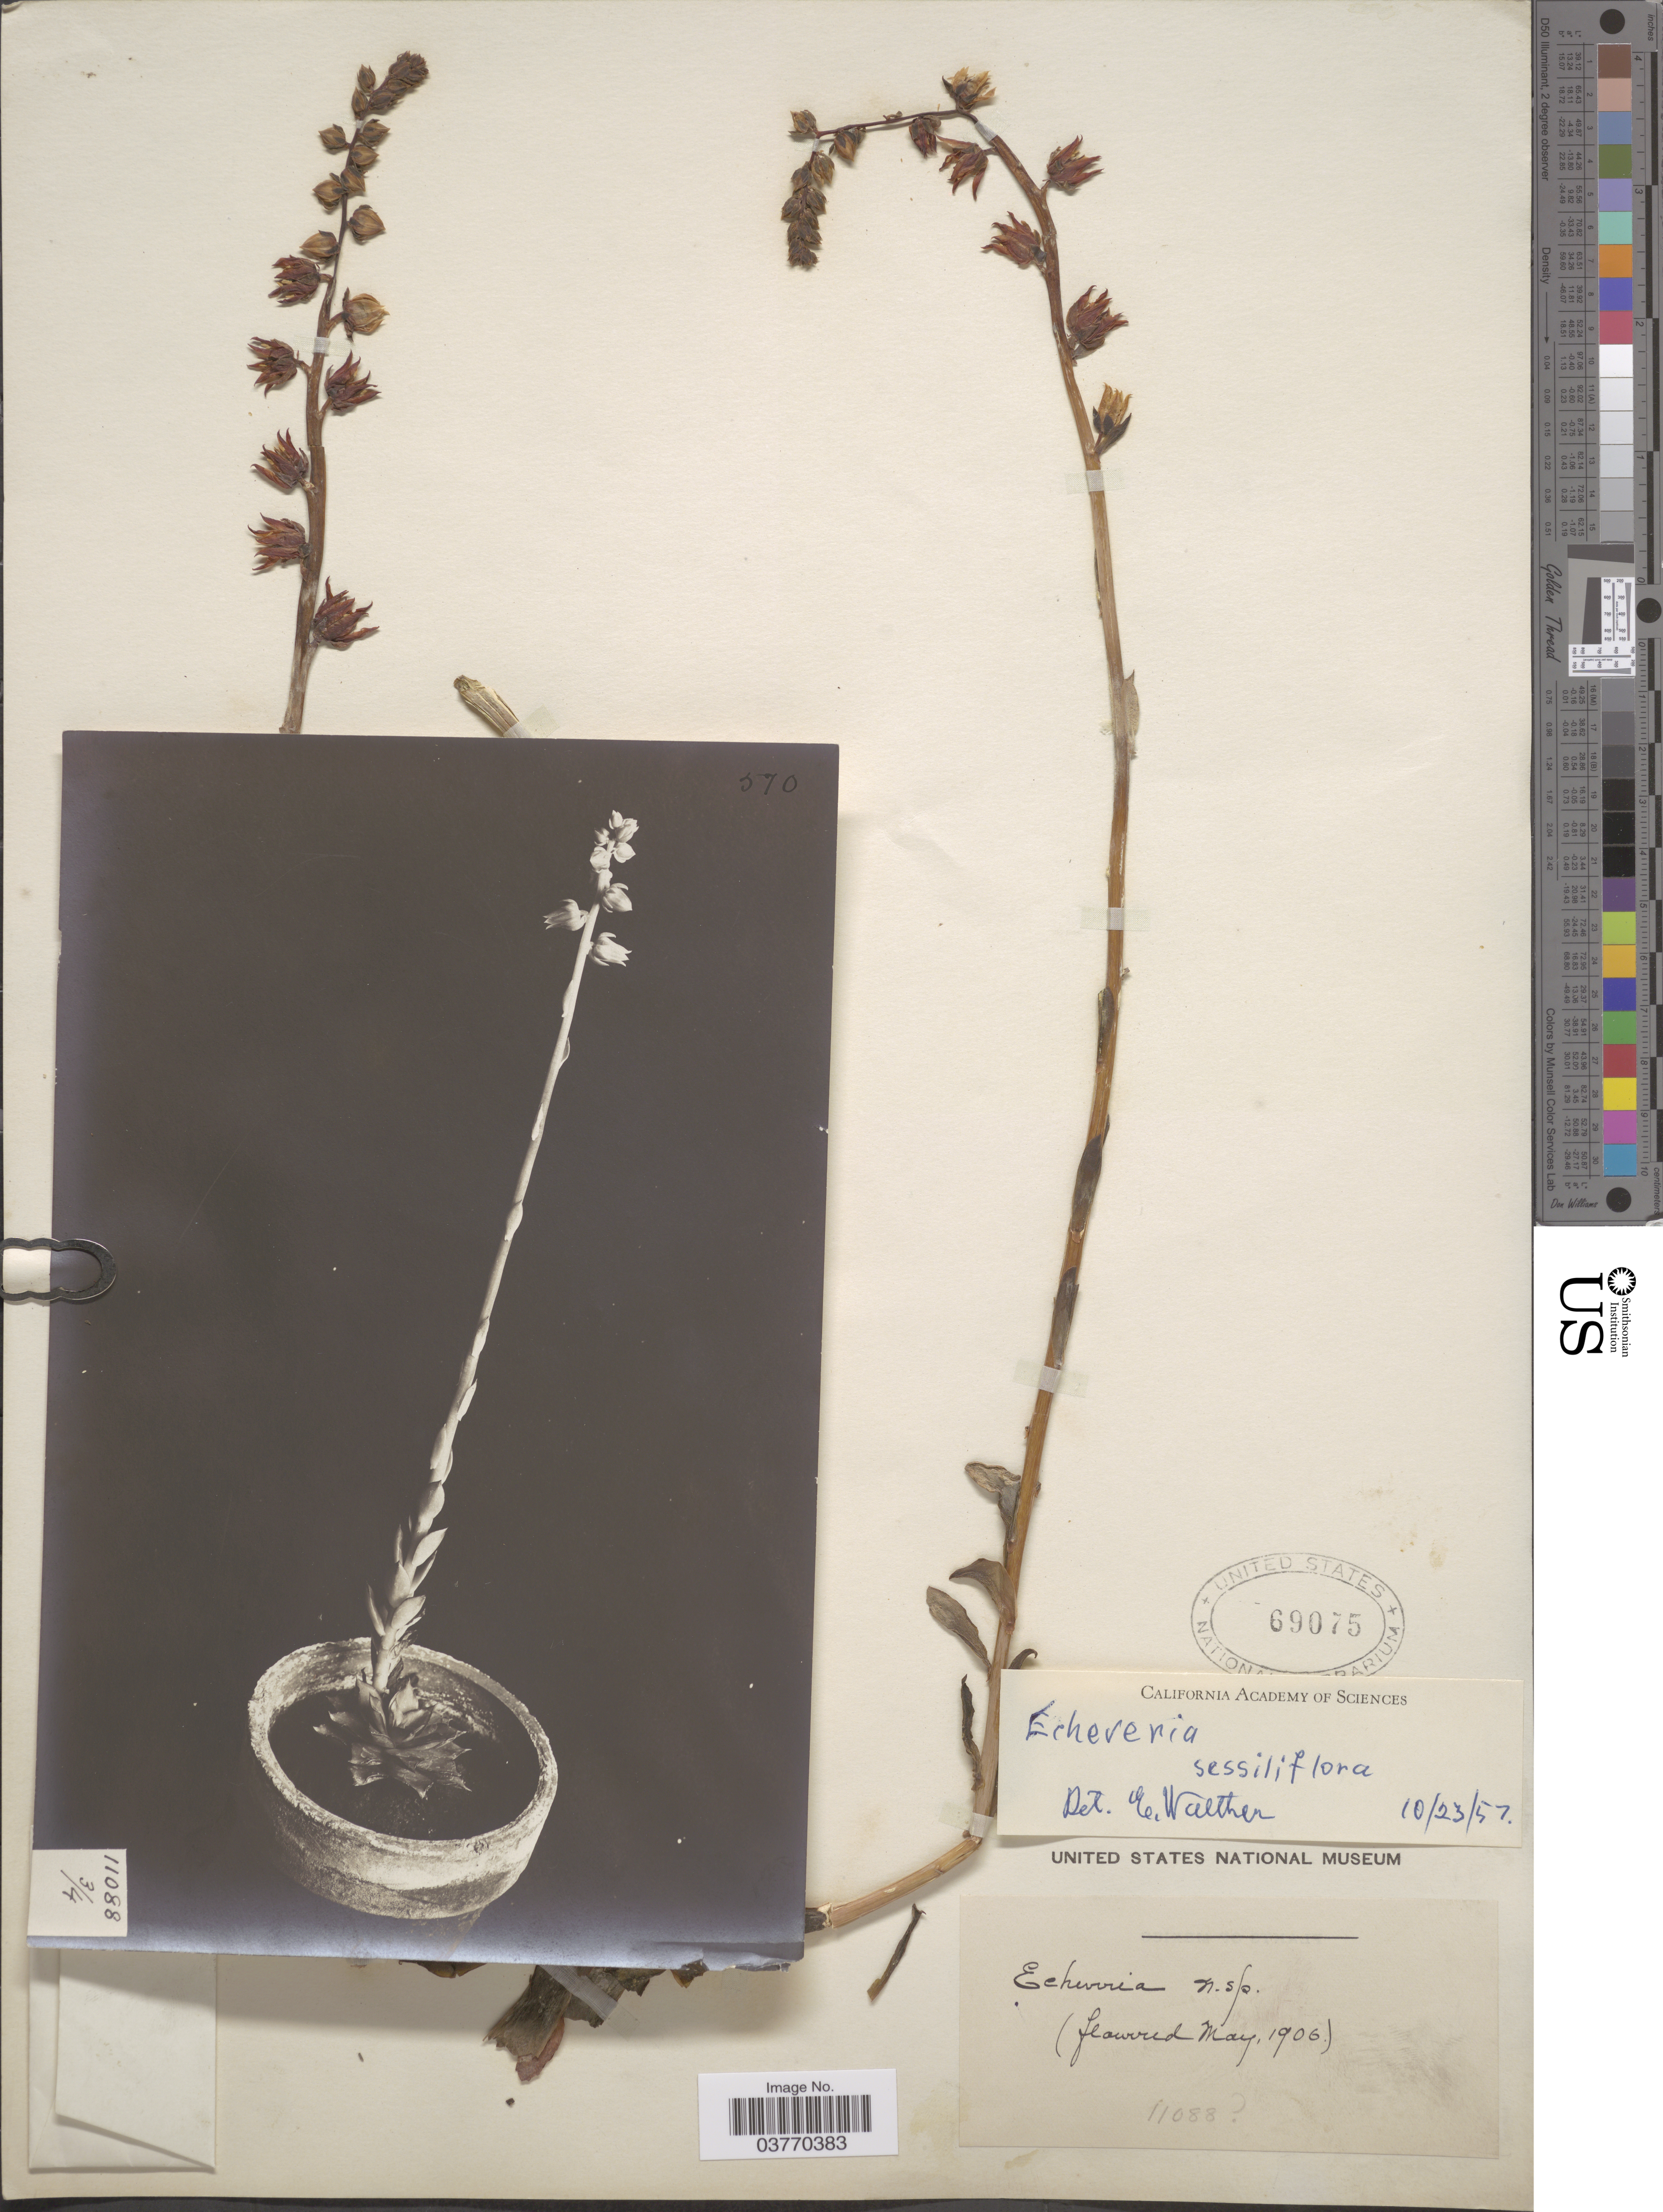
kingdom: Plantae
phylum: Tracheophyta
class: Magnoliopsida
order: Saxifragales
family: Crassulaceae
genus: Echeveria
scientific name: Echeveria sessiliflora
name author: Rose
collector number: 11088?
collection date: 1906-05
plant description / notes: Flowered May, 1906 [apparently from a cultivated plant]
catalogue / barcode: US 69075